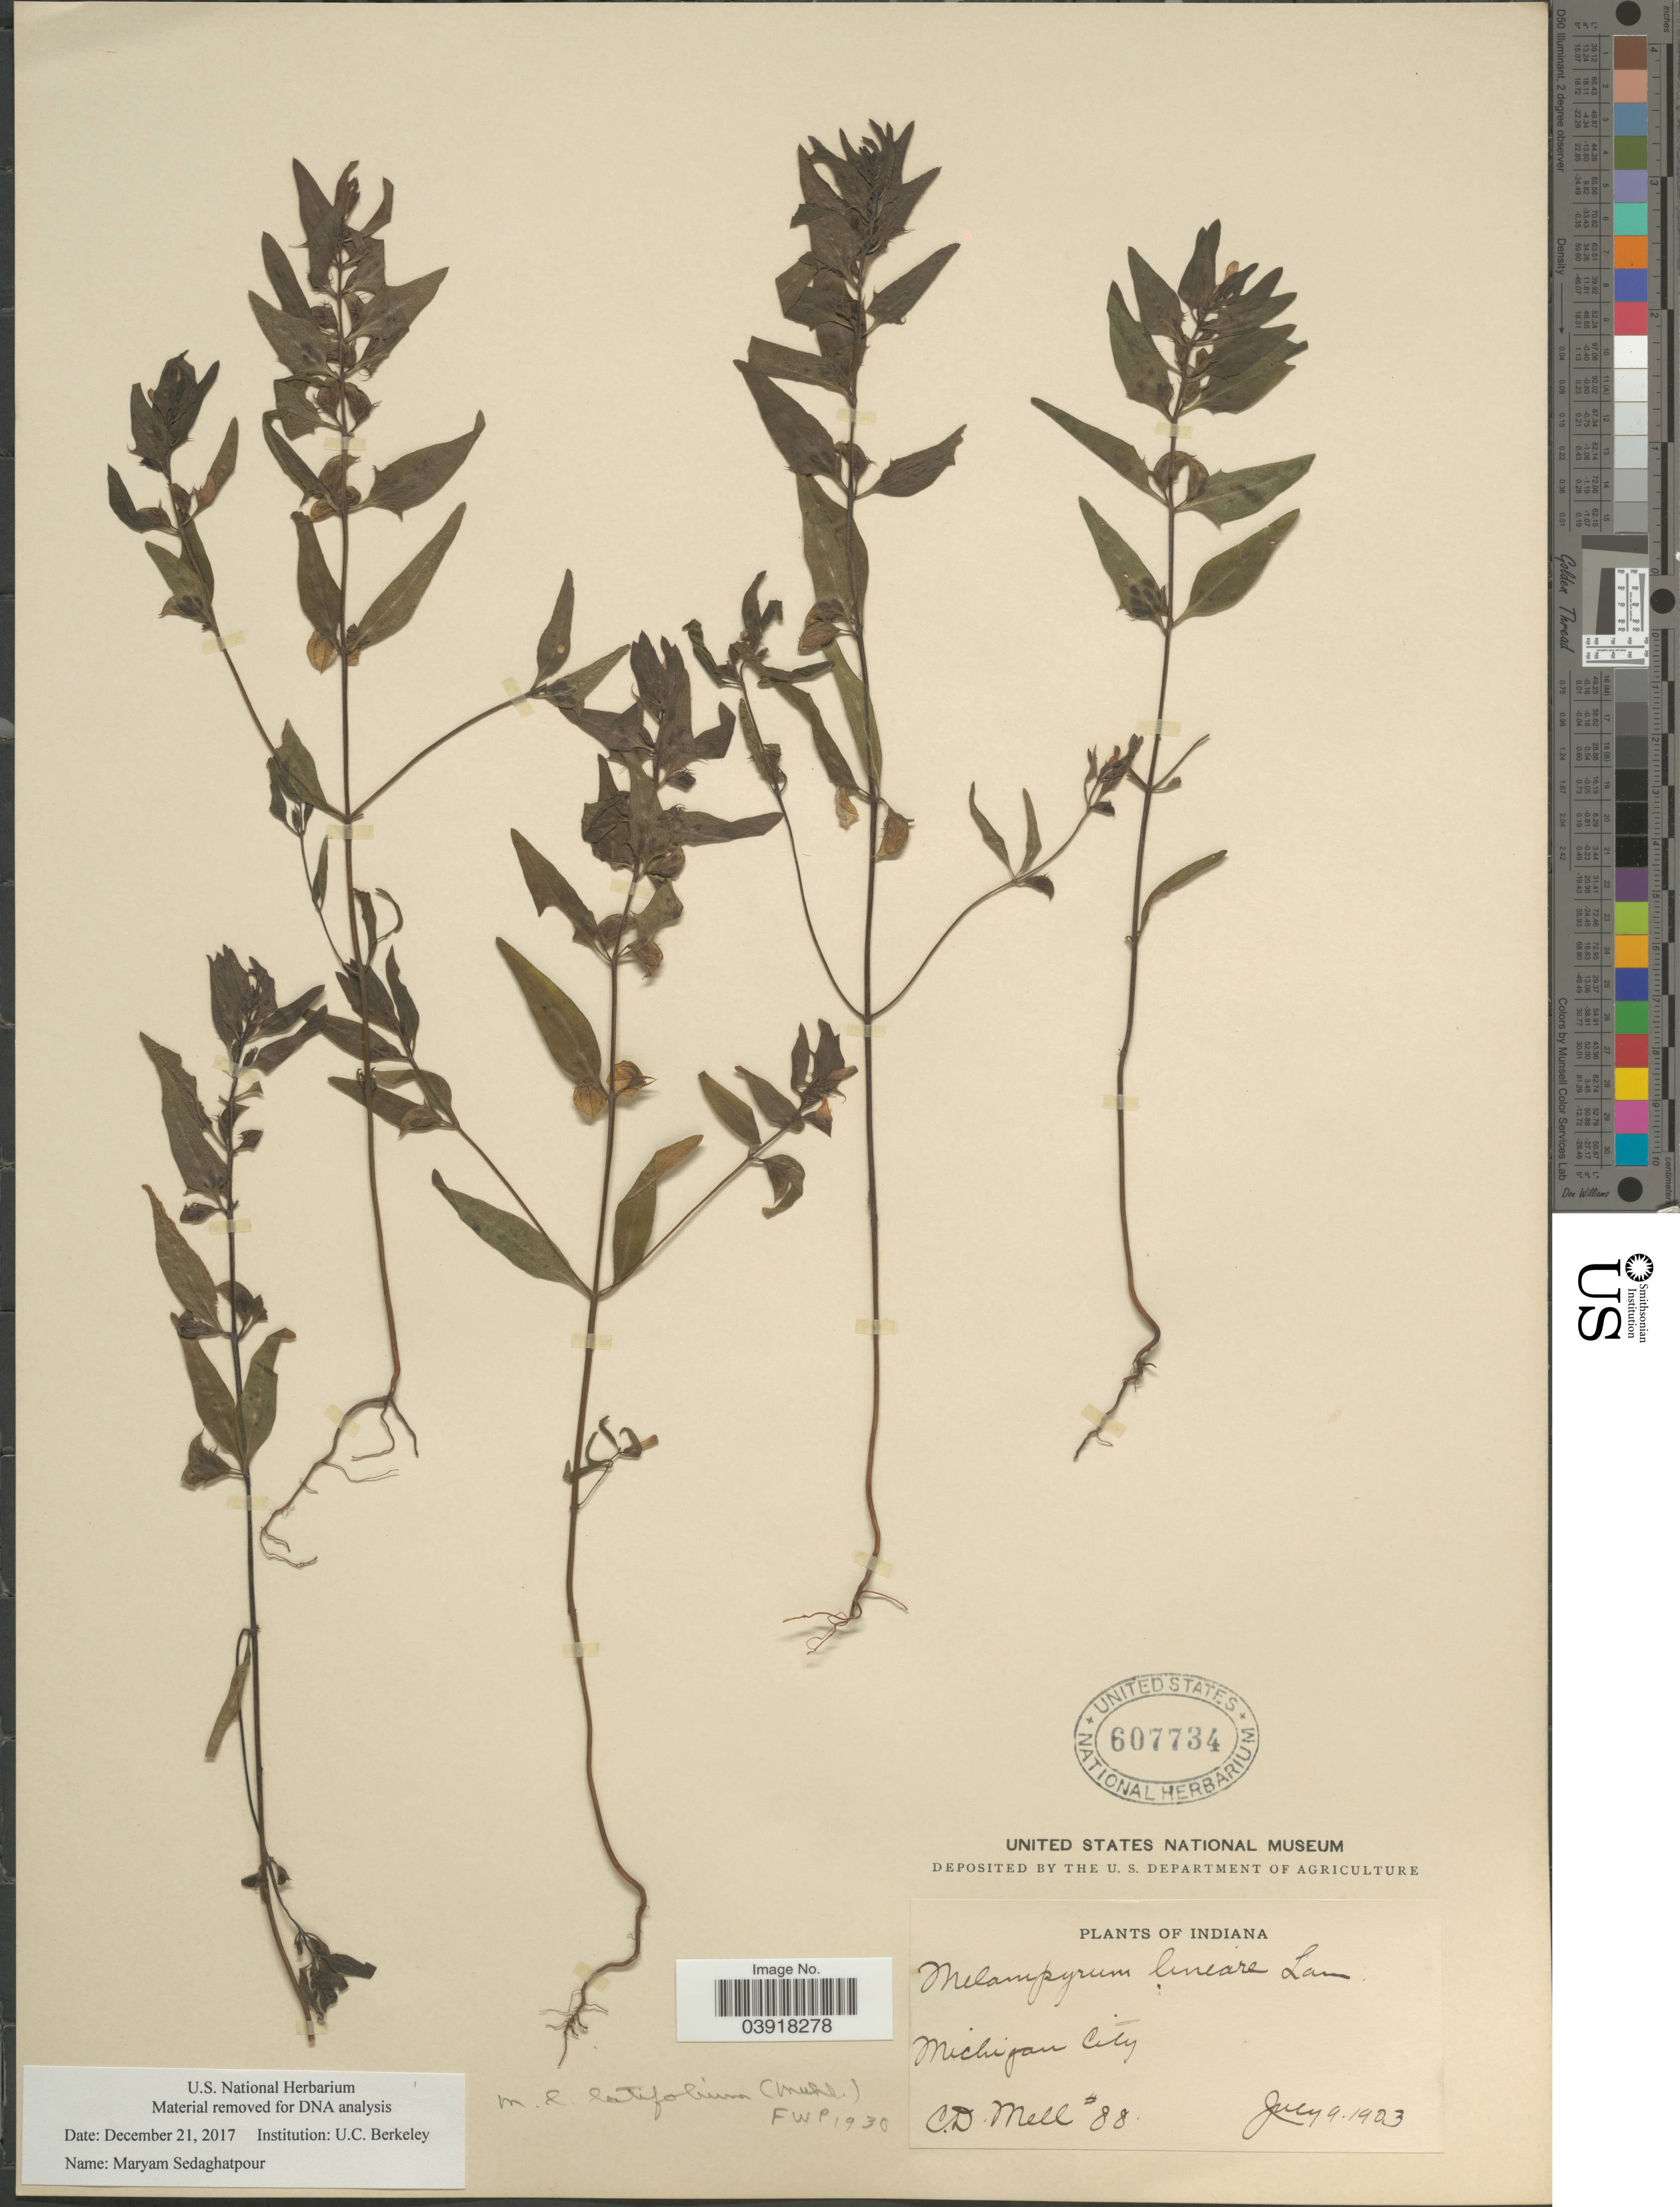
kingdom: Plantae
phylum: Tracheophyta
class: Magnoliopsida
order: Lamiales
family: Orobanchaceae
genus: Melampyrum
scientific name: Melampyrum lineare var. latifolium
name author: (Muhl.) P. Beauv.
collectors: C. D. Mell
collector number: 88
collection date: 1903-07-09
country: United States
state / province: Indiana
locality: Michigan City.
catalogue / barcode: US 607734